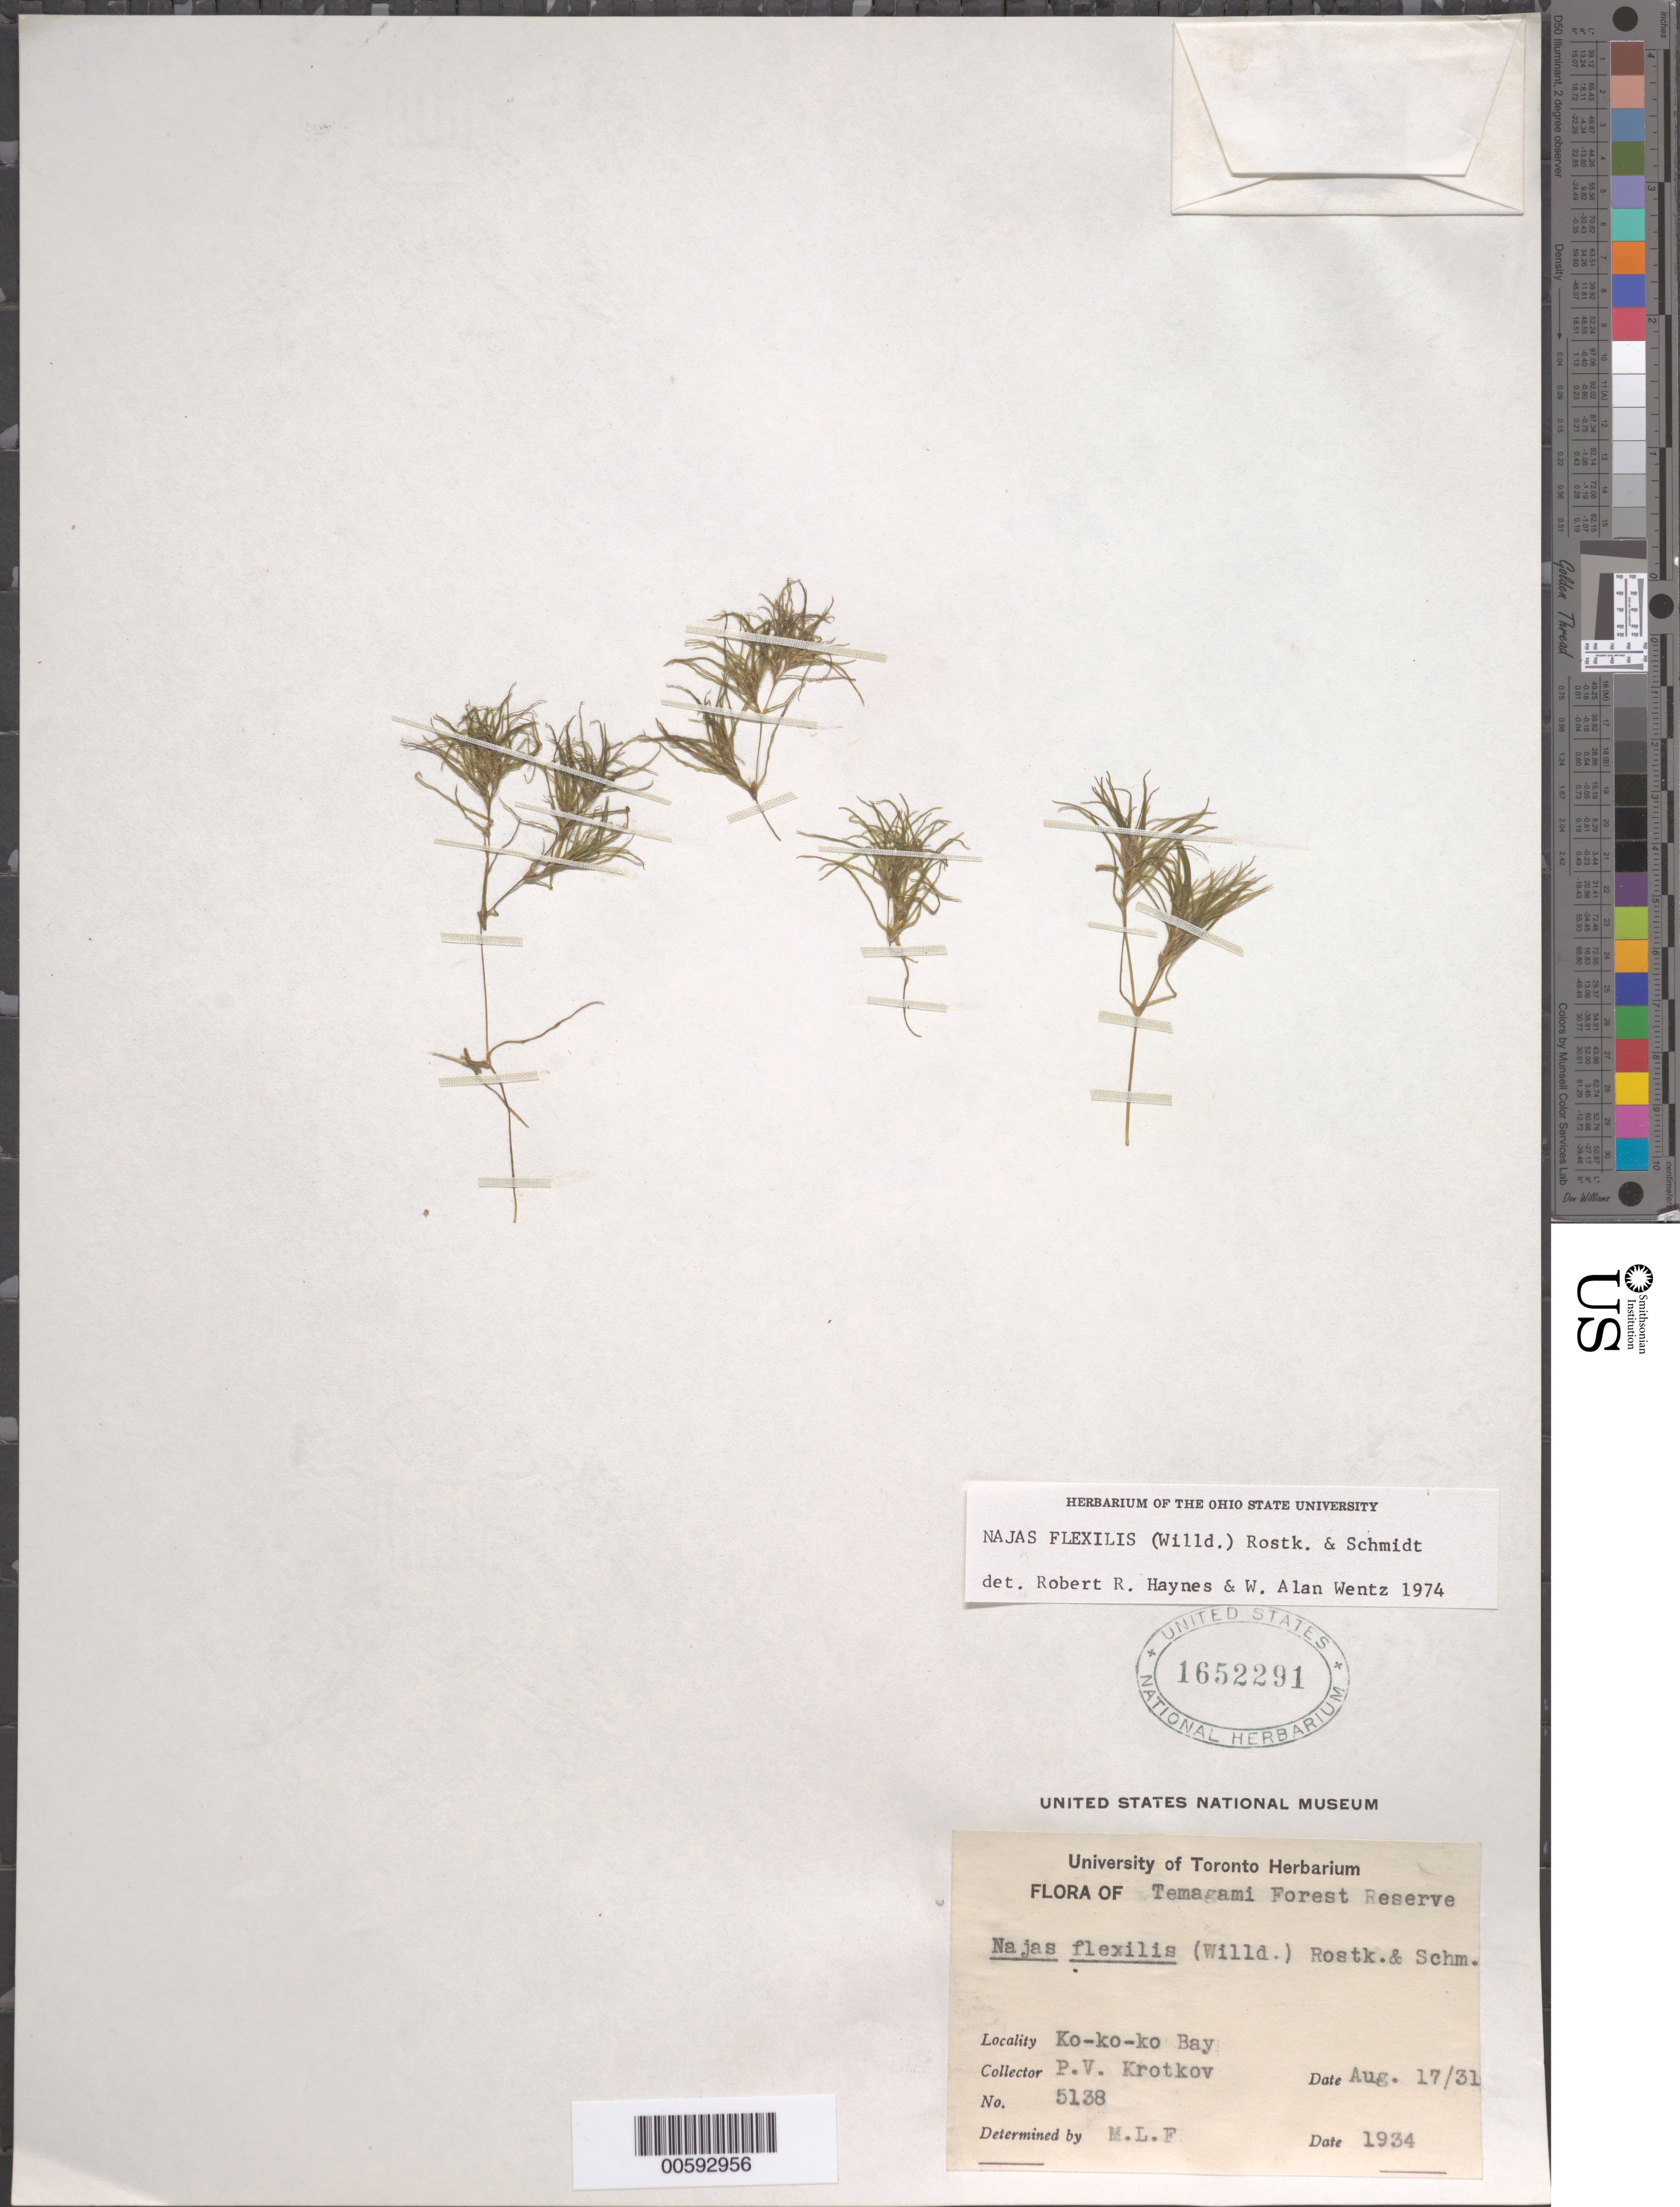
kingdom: Plantae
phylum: Tracheophyta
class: Liliopsida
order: Alismatales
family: Hydrocharitaceae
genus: Najas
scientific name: Najas flexilis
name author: (Willd.) Rostk. & Schmidt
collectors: P. V. Krotkov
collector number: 5138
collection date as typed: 17 Aug 1931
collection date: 1931-08-17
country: Canada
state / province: Ontario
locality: Temagami Forest Reserve, Ko Ko Ko Bay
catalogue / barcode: US 1652291